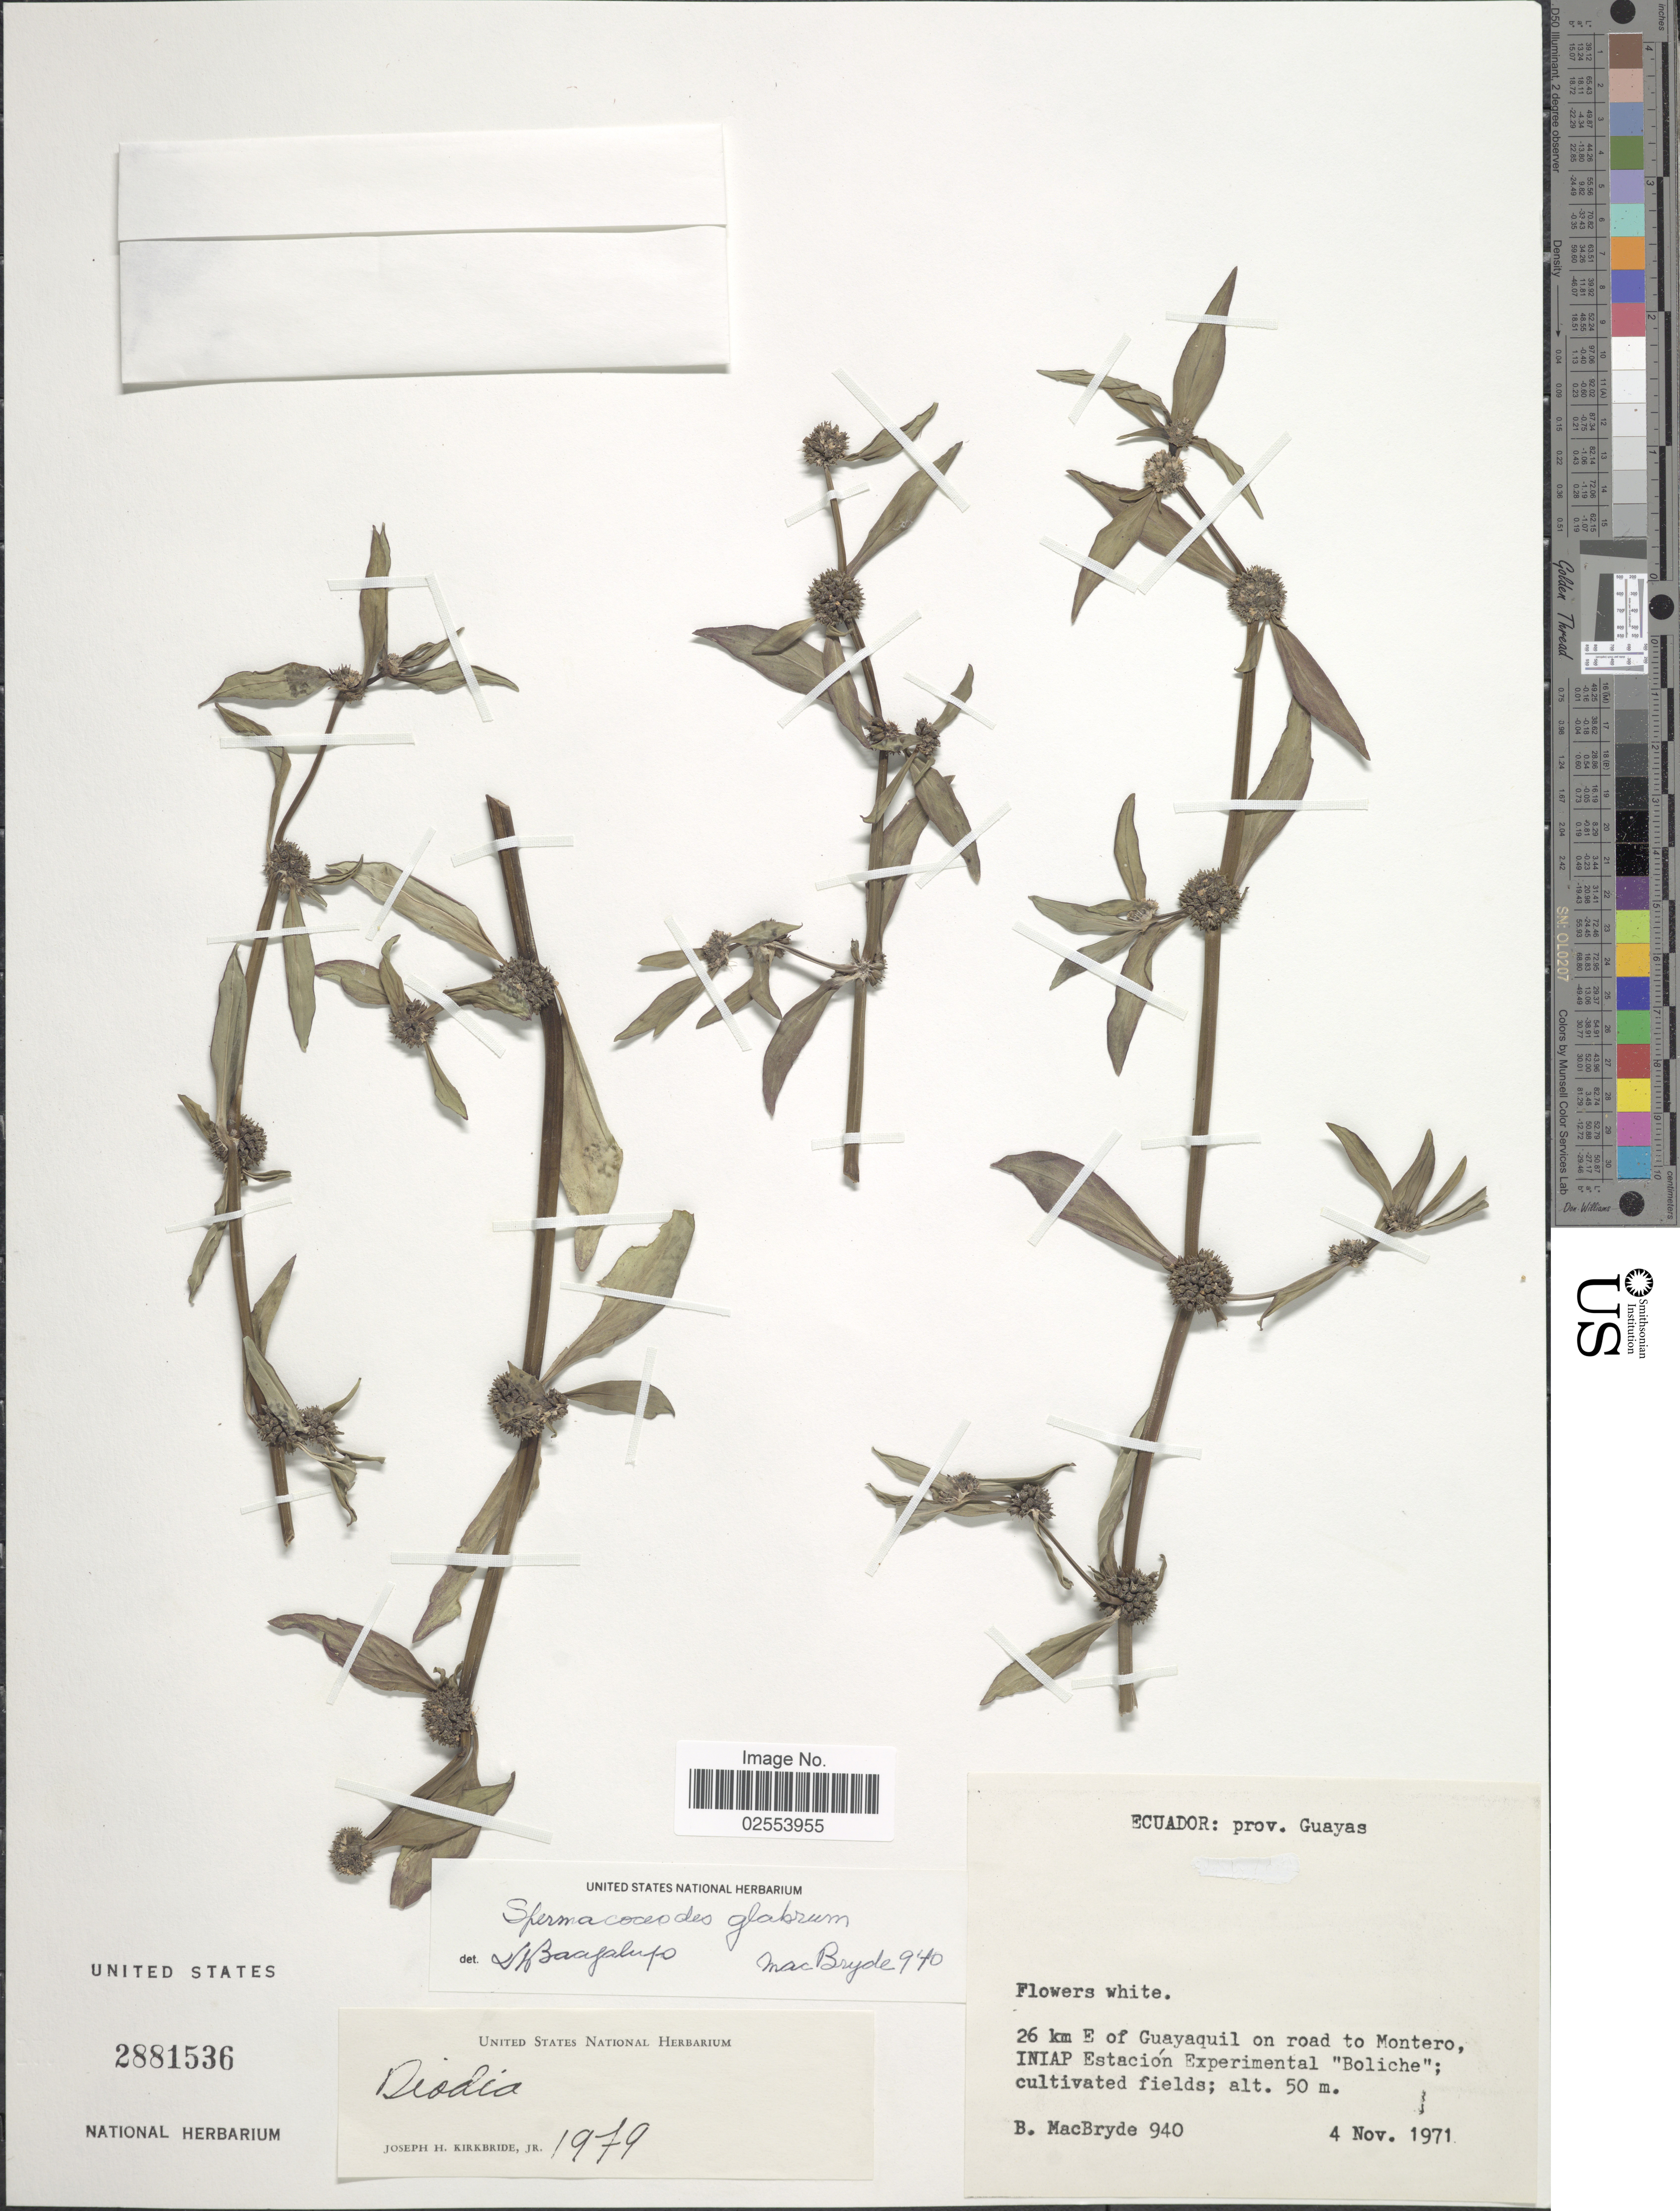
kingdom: Plantae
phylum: Tracheophyta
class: Magnoliopsida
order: Gentianales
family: Rubiaceae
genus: Spermacoce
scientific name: Spermacoce tenuior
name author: L.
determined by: Kirkbride, J. H., Jr.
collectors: B. MacBryde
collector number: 940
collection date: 1971-11-04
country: Ecuador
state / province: Guayas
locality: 26 km E of Guayaquil on road to Montero INIAP Estacion Experimental "Boliche"; cultivated fields.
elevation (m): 50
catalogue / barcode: US 2881536